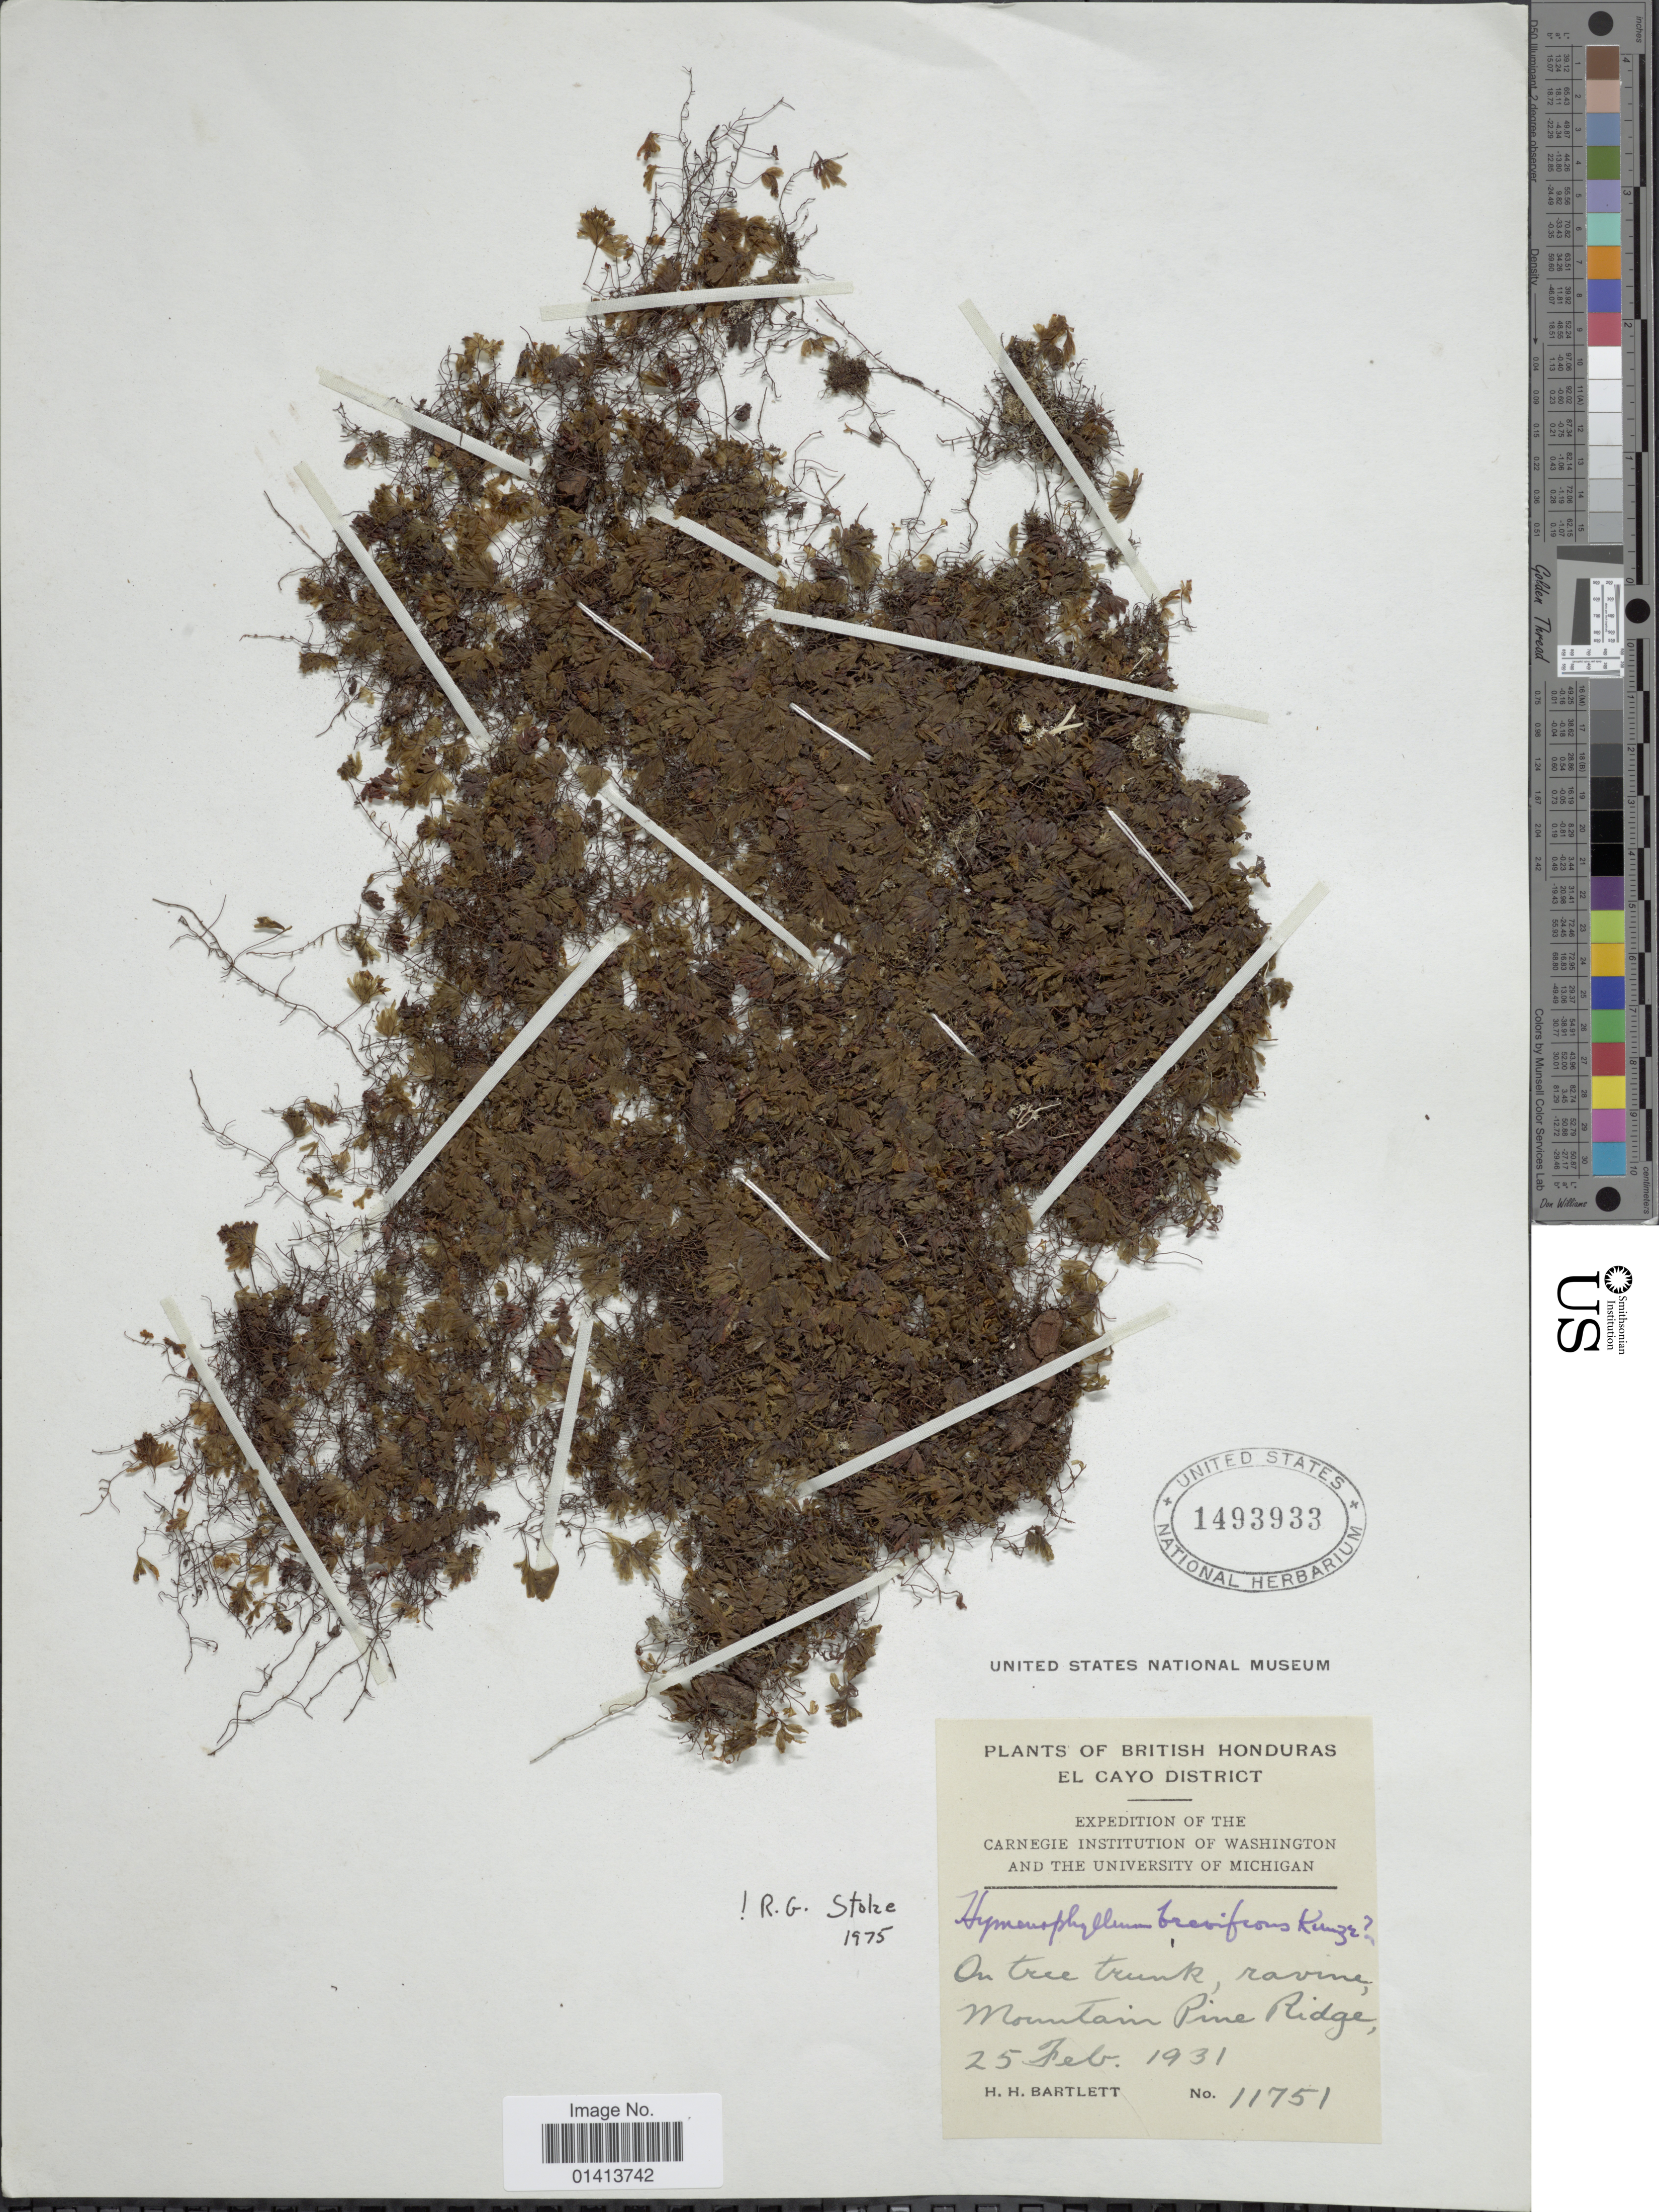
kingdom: Plantae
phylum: Tracheophyta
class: Polypodiopsida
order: Hymenophyllales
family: Hymenophyllaceae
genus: Hymenophyllum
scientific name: Hymenophyllum brevifrons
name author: Kunze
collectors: H. H. Bartlett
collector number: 11751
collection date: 1931-02-25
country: Belize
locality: British Honduras El cayo District, On tree trunk, ravine Mountaine Pine Ridge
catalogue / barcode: US 1493933